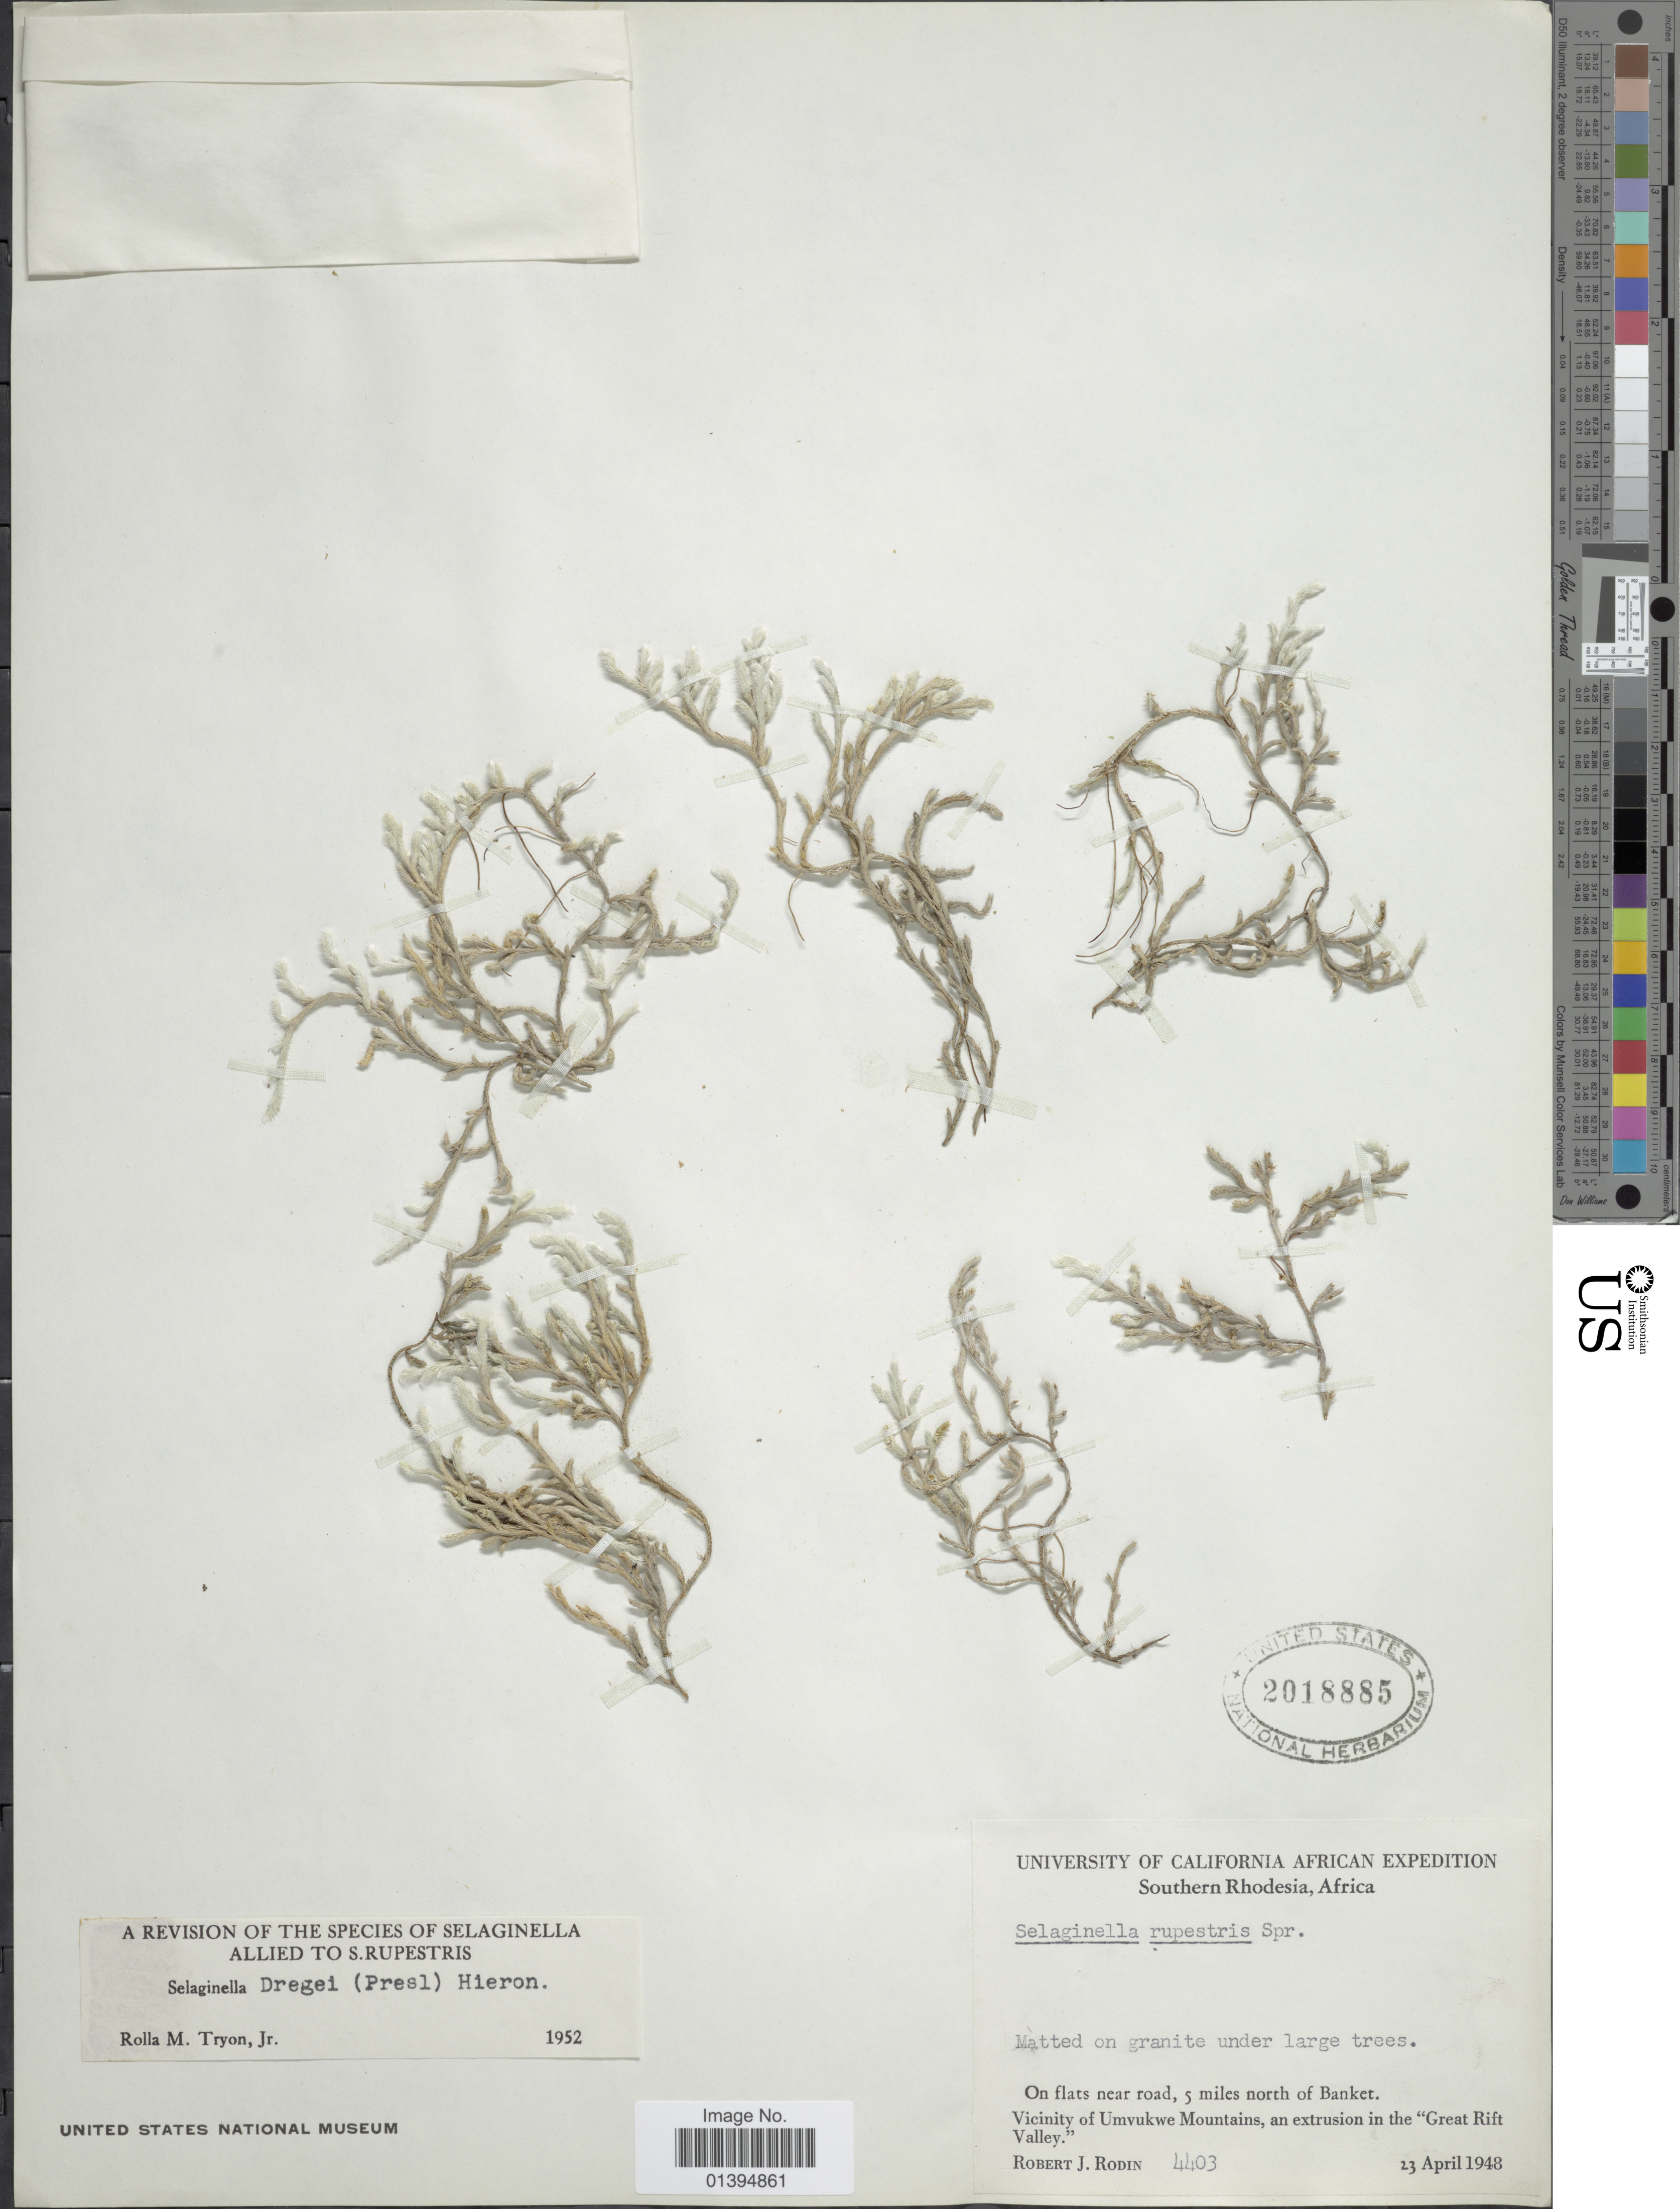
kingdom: Plantae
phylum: Tracheophyta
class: Lycopodiopsida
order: Selaginellales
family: Selaginellaceae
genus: Selaginella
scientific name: Selaginella dregei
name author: (C. Presl) Hieron.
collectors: R. J. Rodin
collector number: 4403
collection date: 1948-04-23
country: Zimbabwe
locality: Southern Rhodesia, on flats near road, 5 miles north of Banket, Vicinity of Umvukwe Mountains, an extrusion in the "Great Rift Valley"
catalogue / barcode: US 2018885